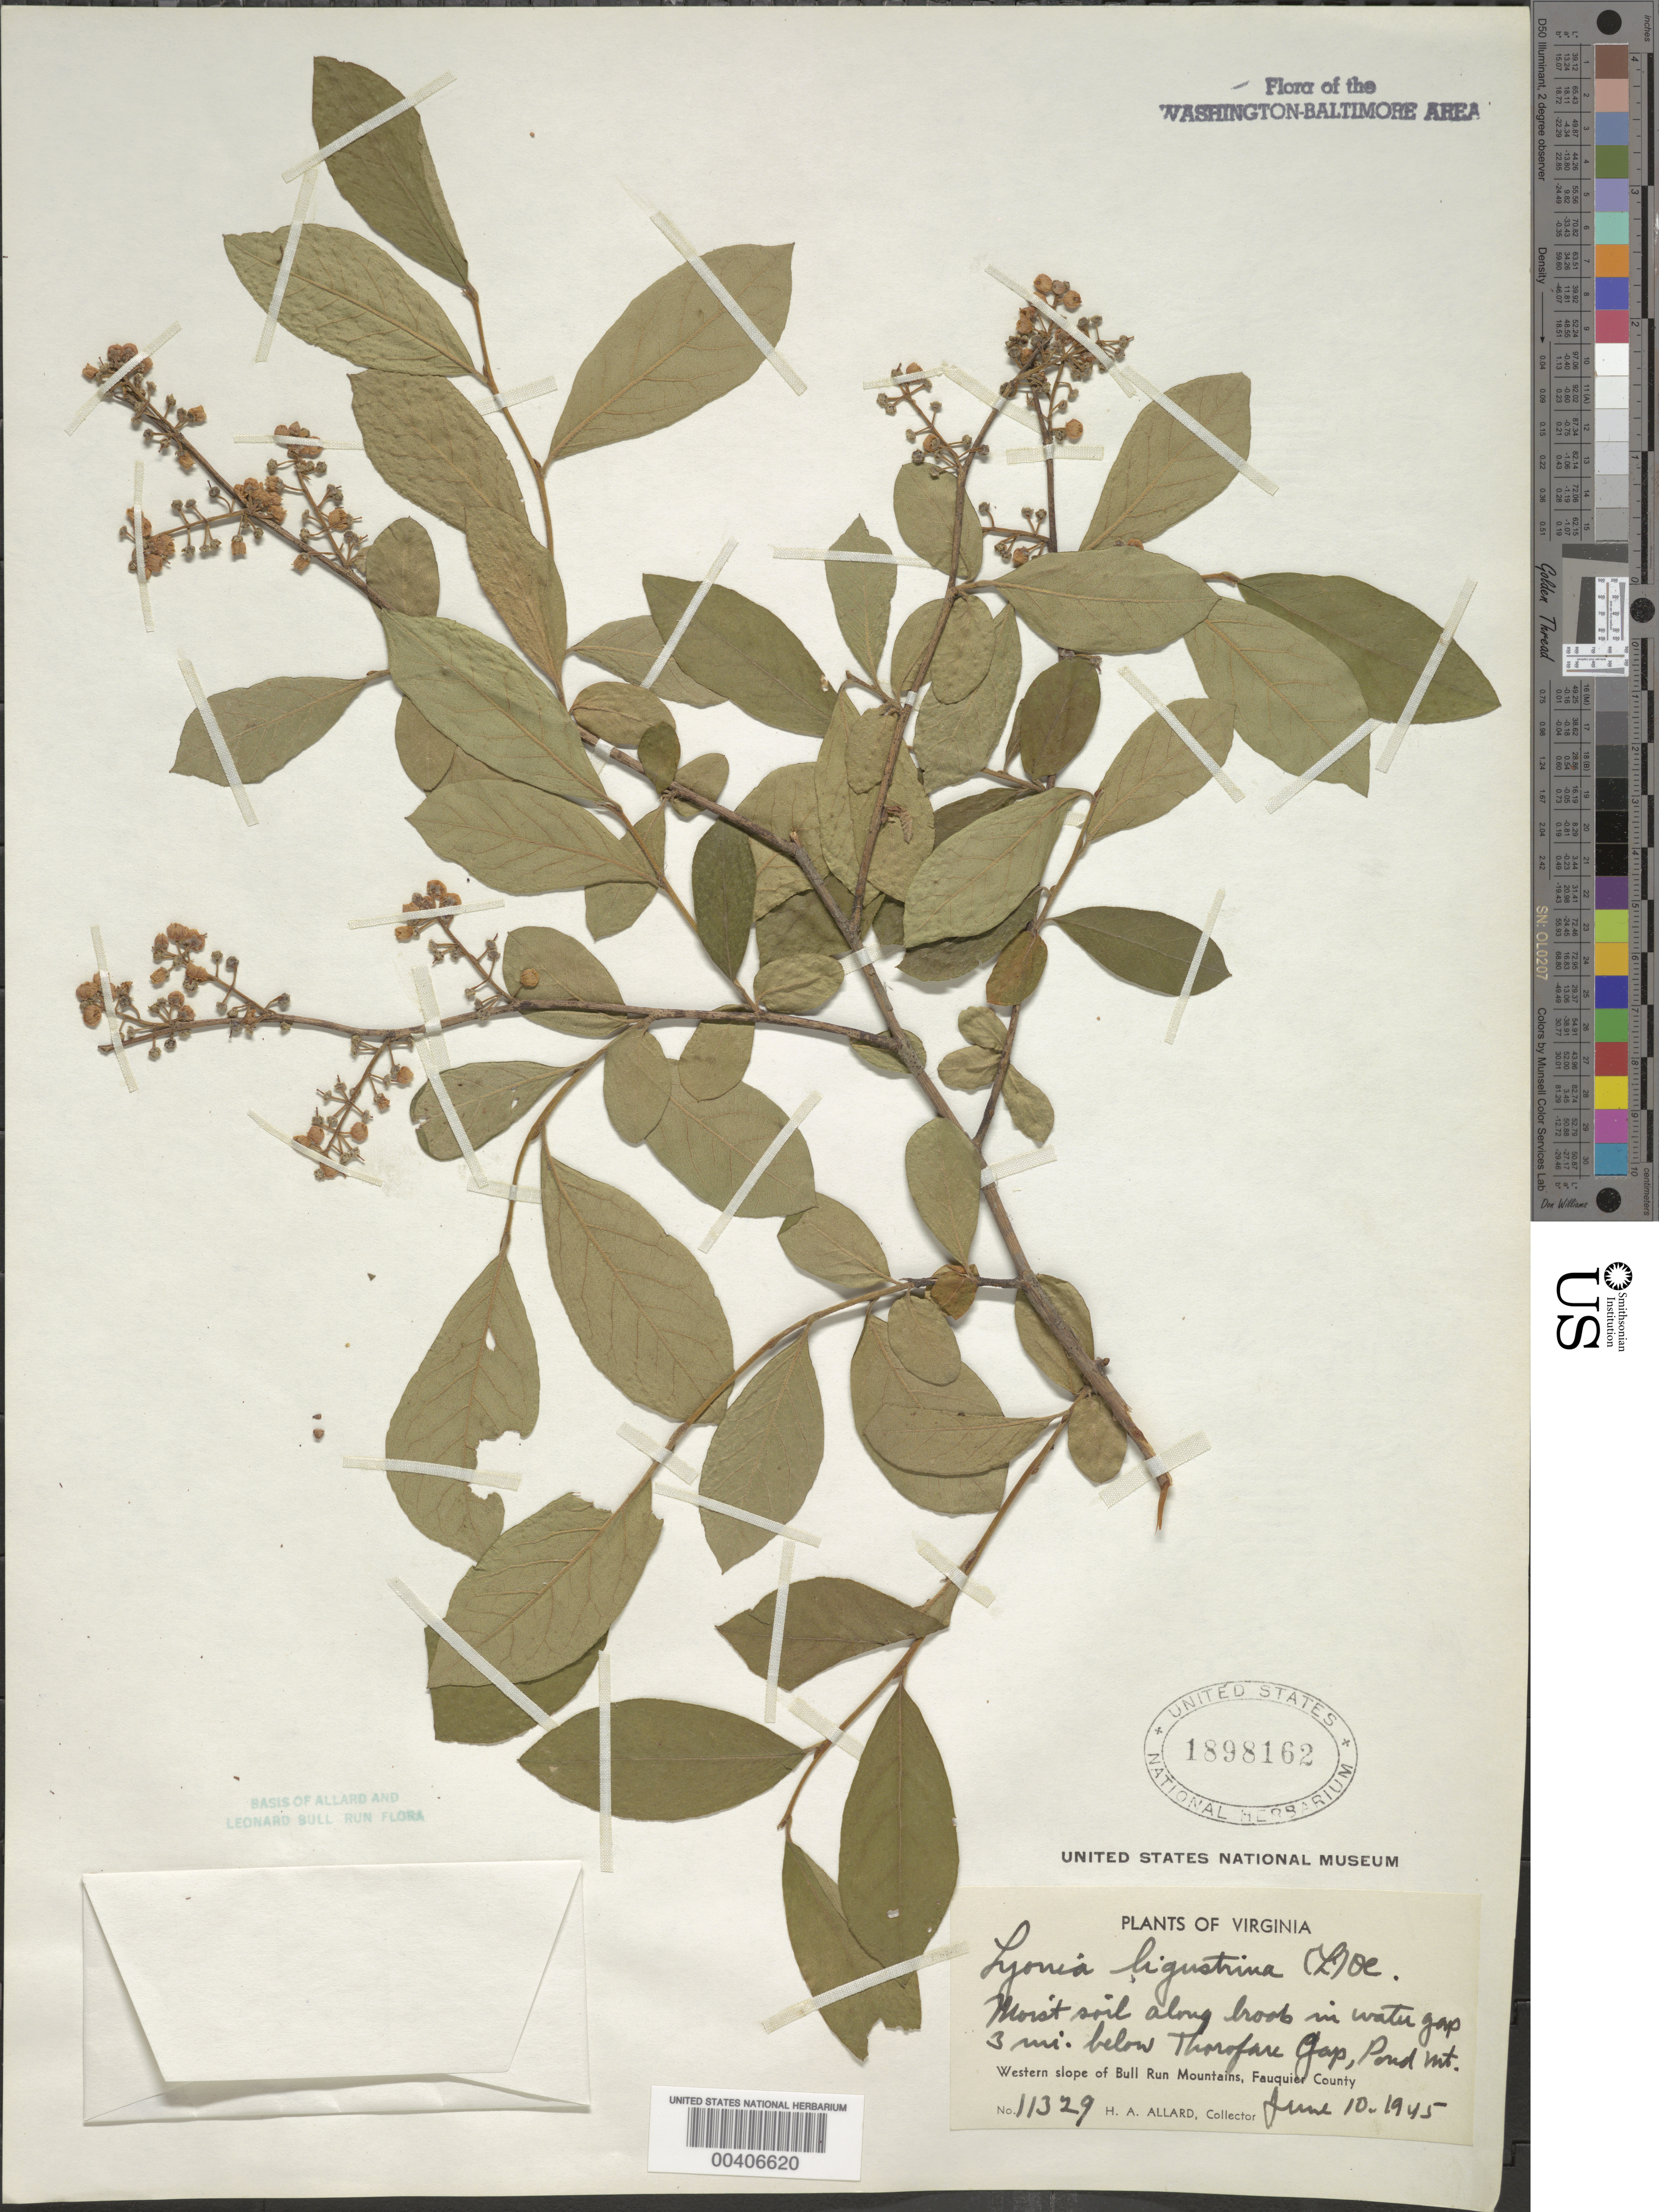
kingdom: Plantae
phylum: Tracheophyta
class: Magnoliopsida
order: Ericales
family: Ericaceae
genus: Lyonia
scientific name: Lyonia ligustrina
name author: (L.) DC.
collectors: H. A. Allard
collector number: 11329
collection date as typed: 10 Jun 1945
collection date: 1945-06-10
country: United States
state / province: Virginia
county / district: Fauquier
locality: below Thorofare Gap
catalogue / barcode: US 1898162